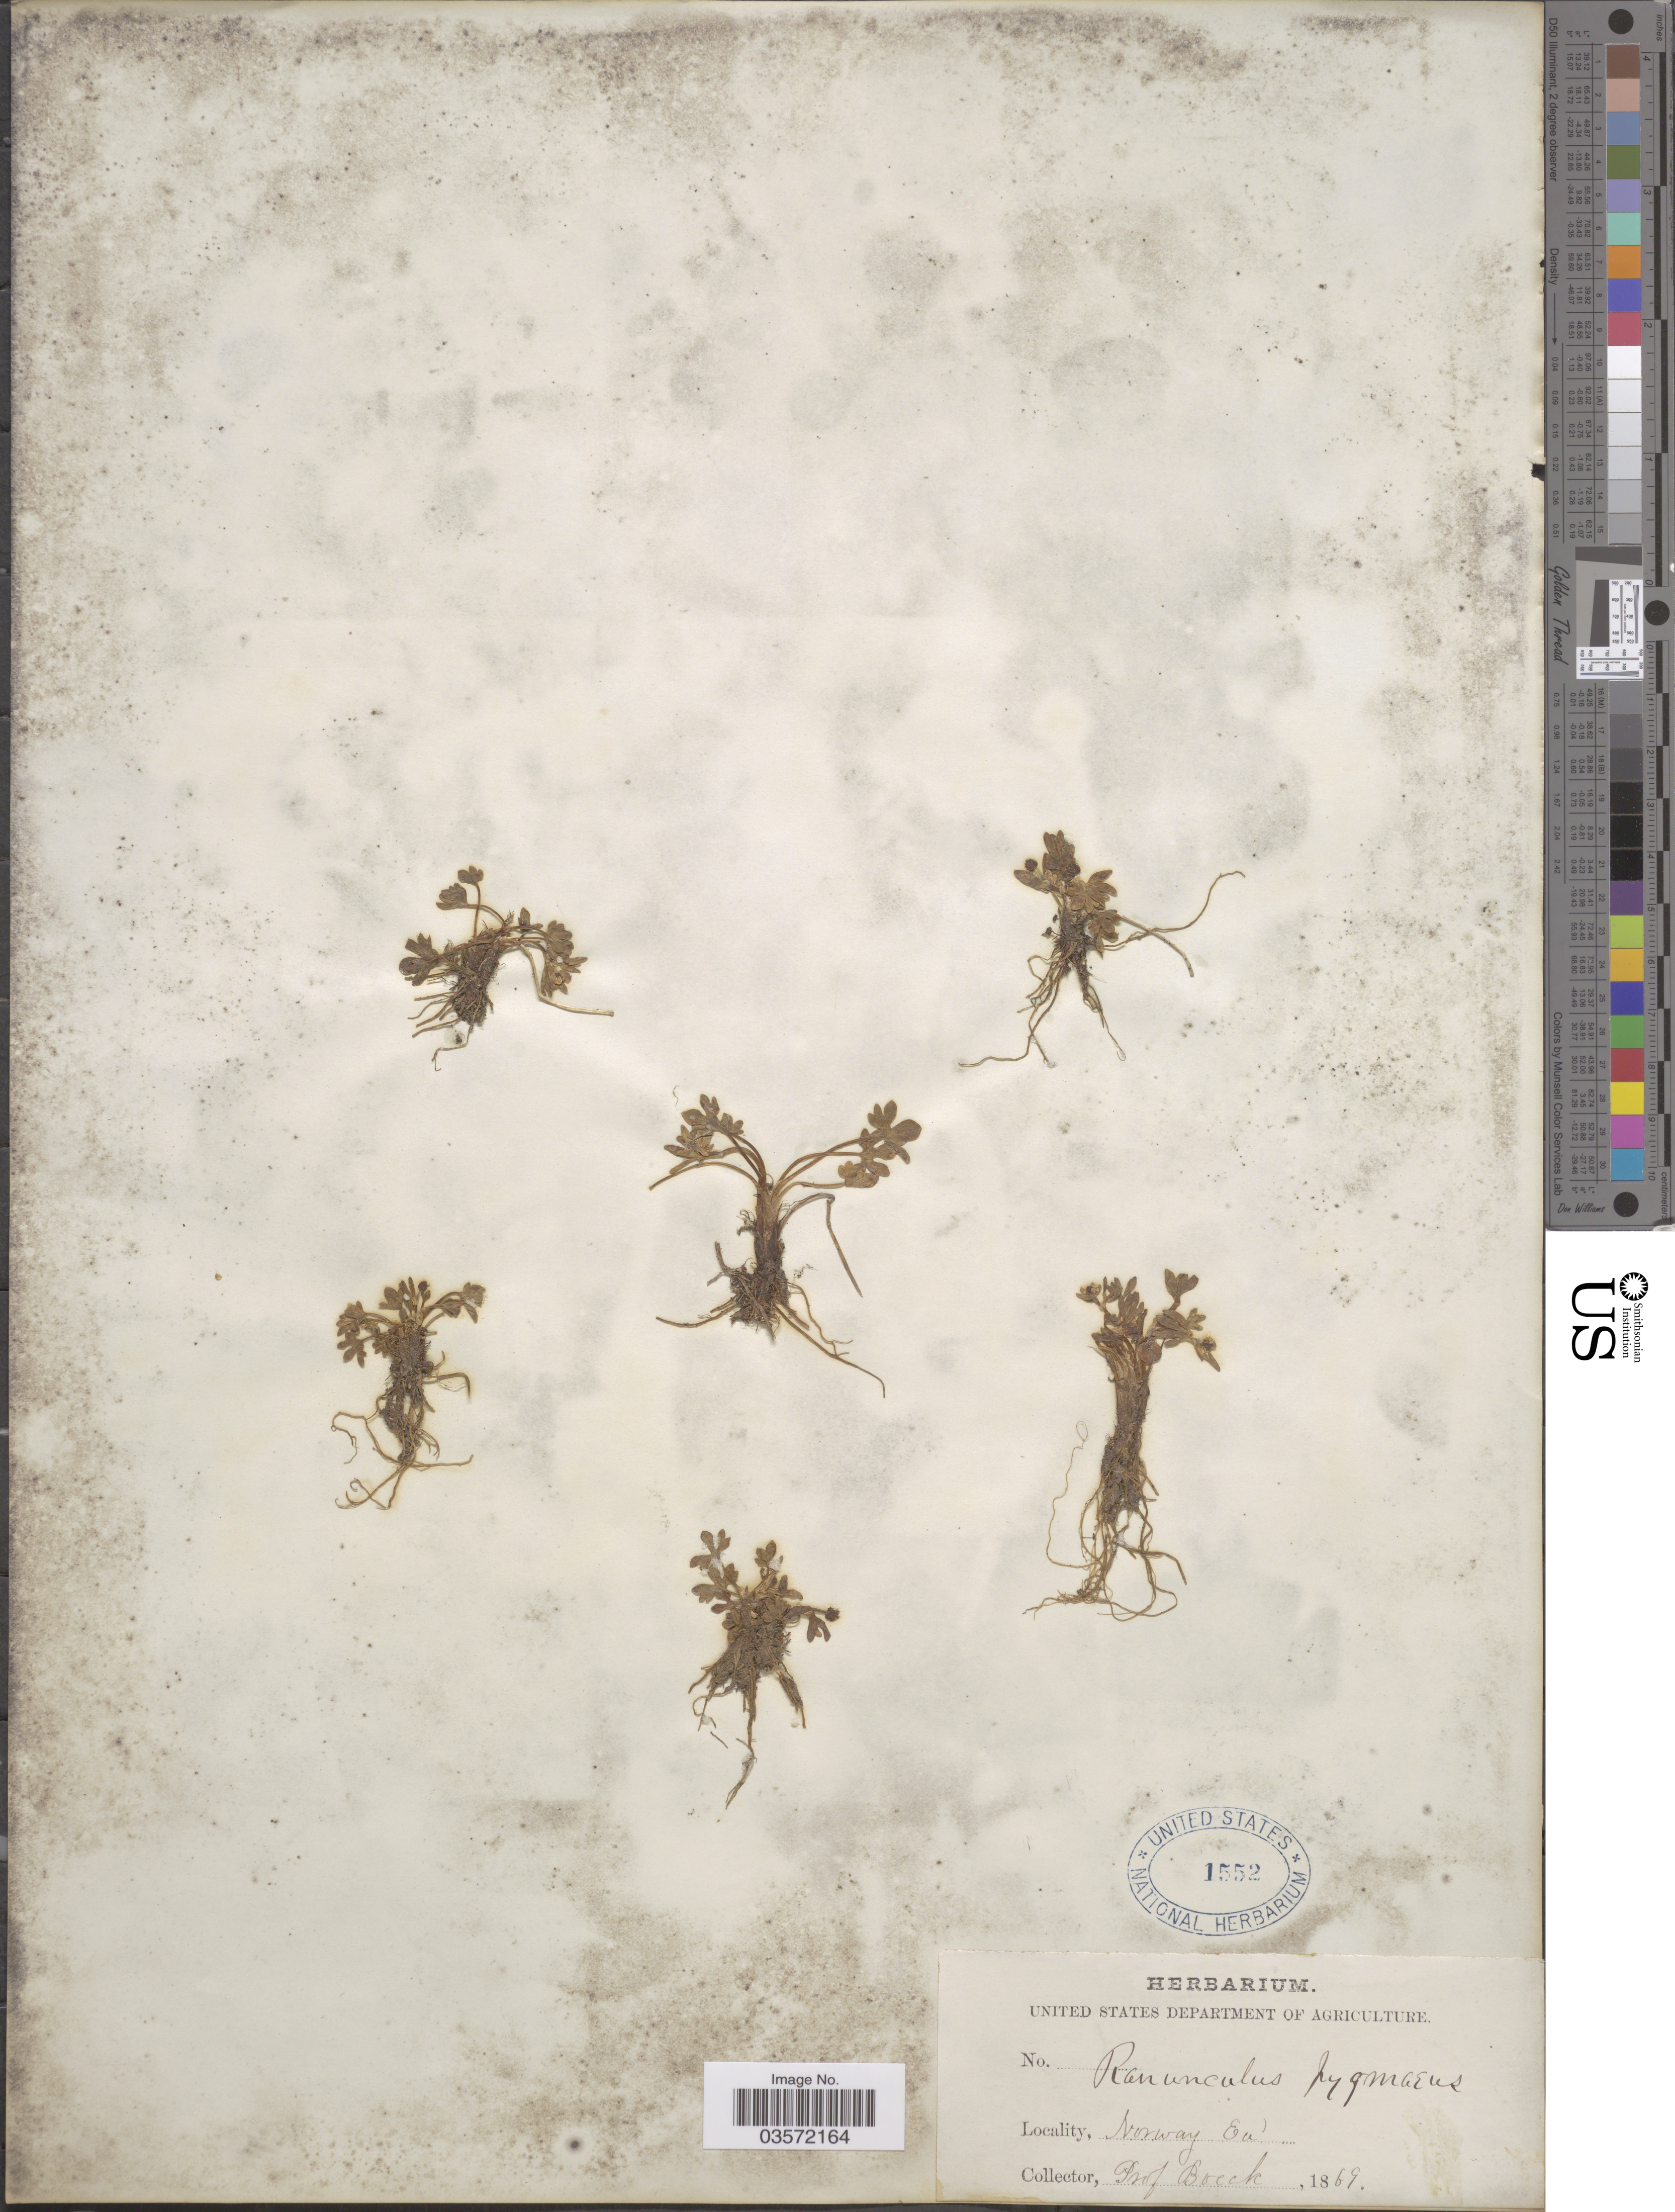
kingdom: Plantae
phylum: Tracheophyta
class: Magnoliopsida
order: Ranunculales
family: Ranunculaceae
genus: Ranunculus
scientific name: Ranunculus pygmaeus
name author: Wahlenb.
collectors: Boeck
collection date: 1869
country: Norway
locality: Eu.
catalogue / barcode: US 1552